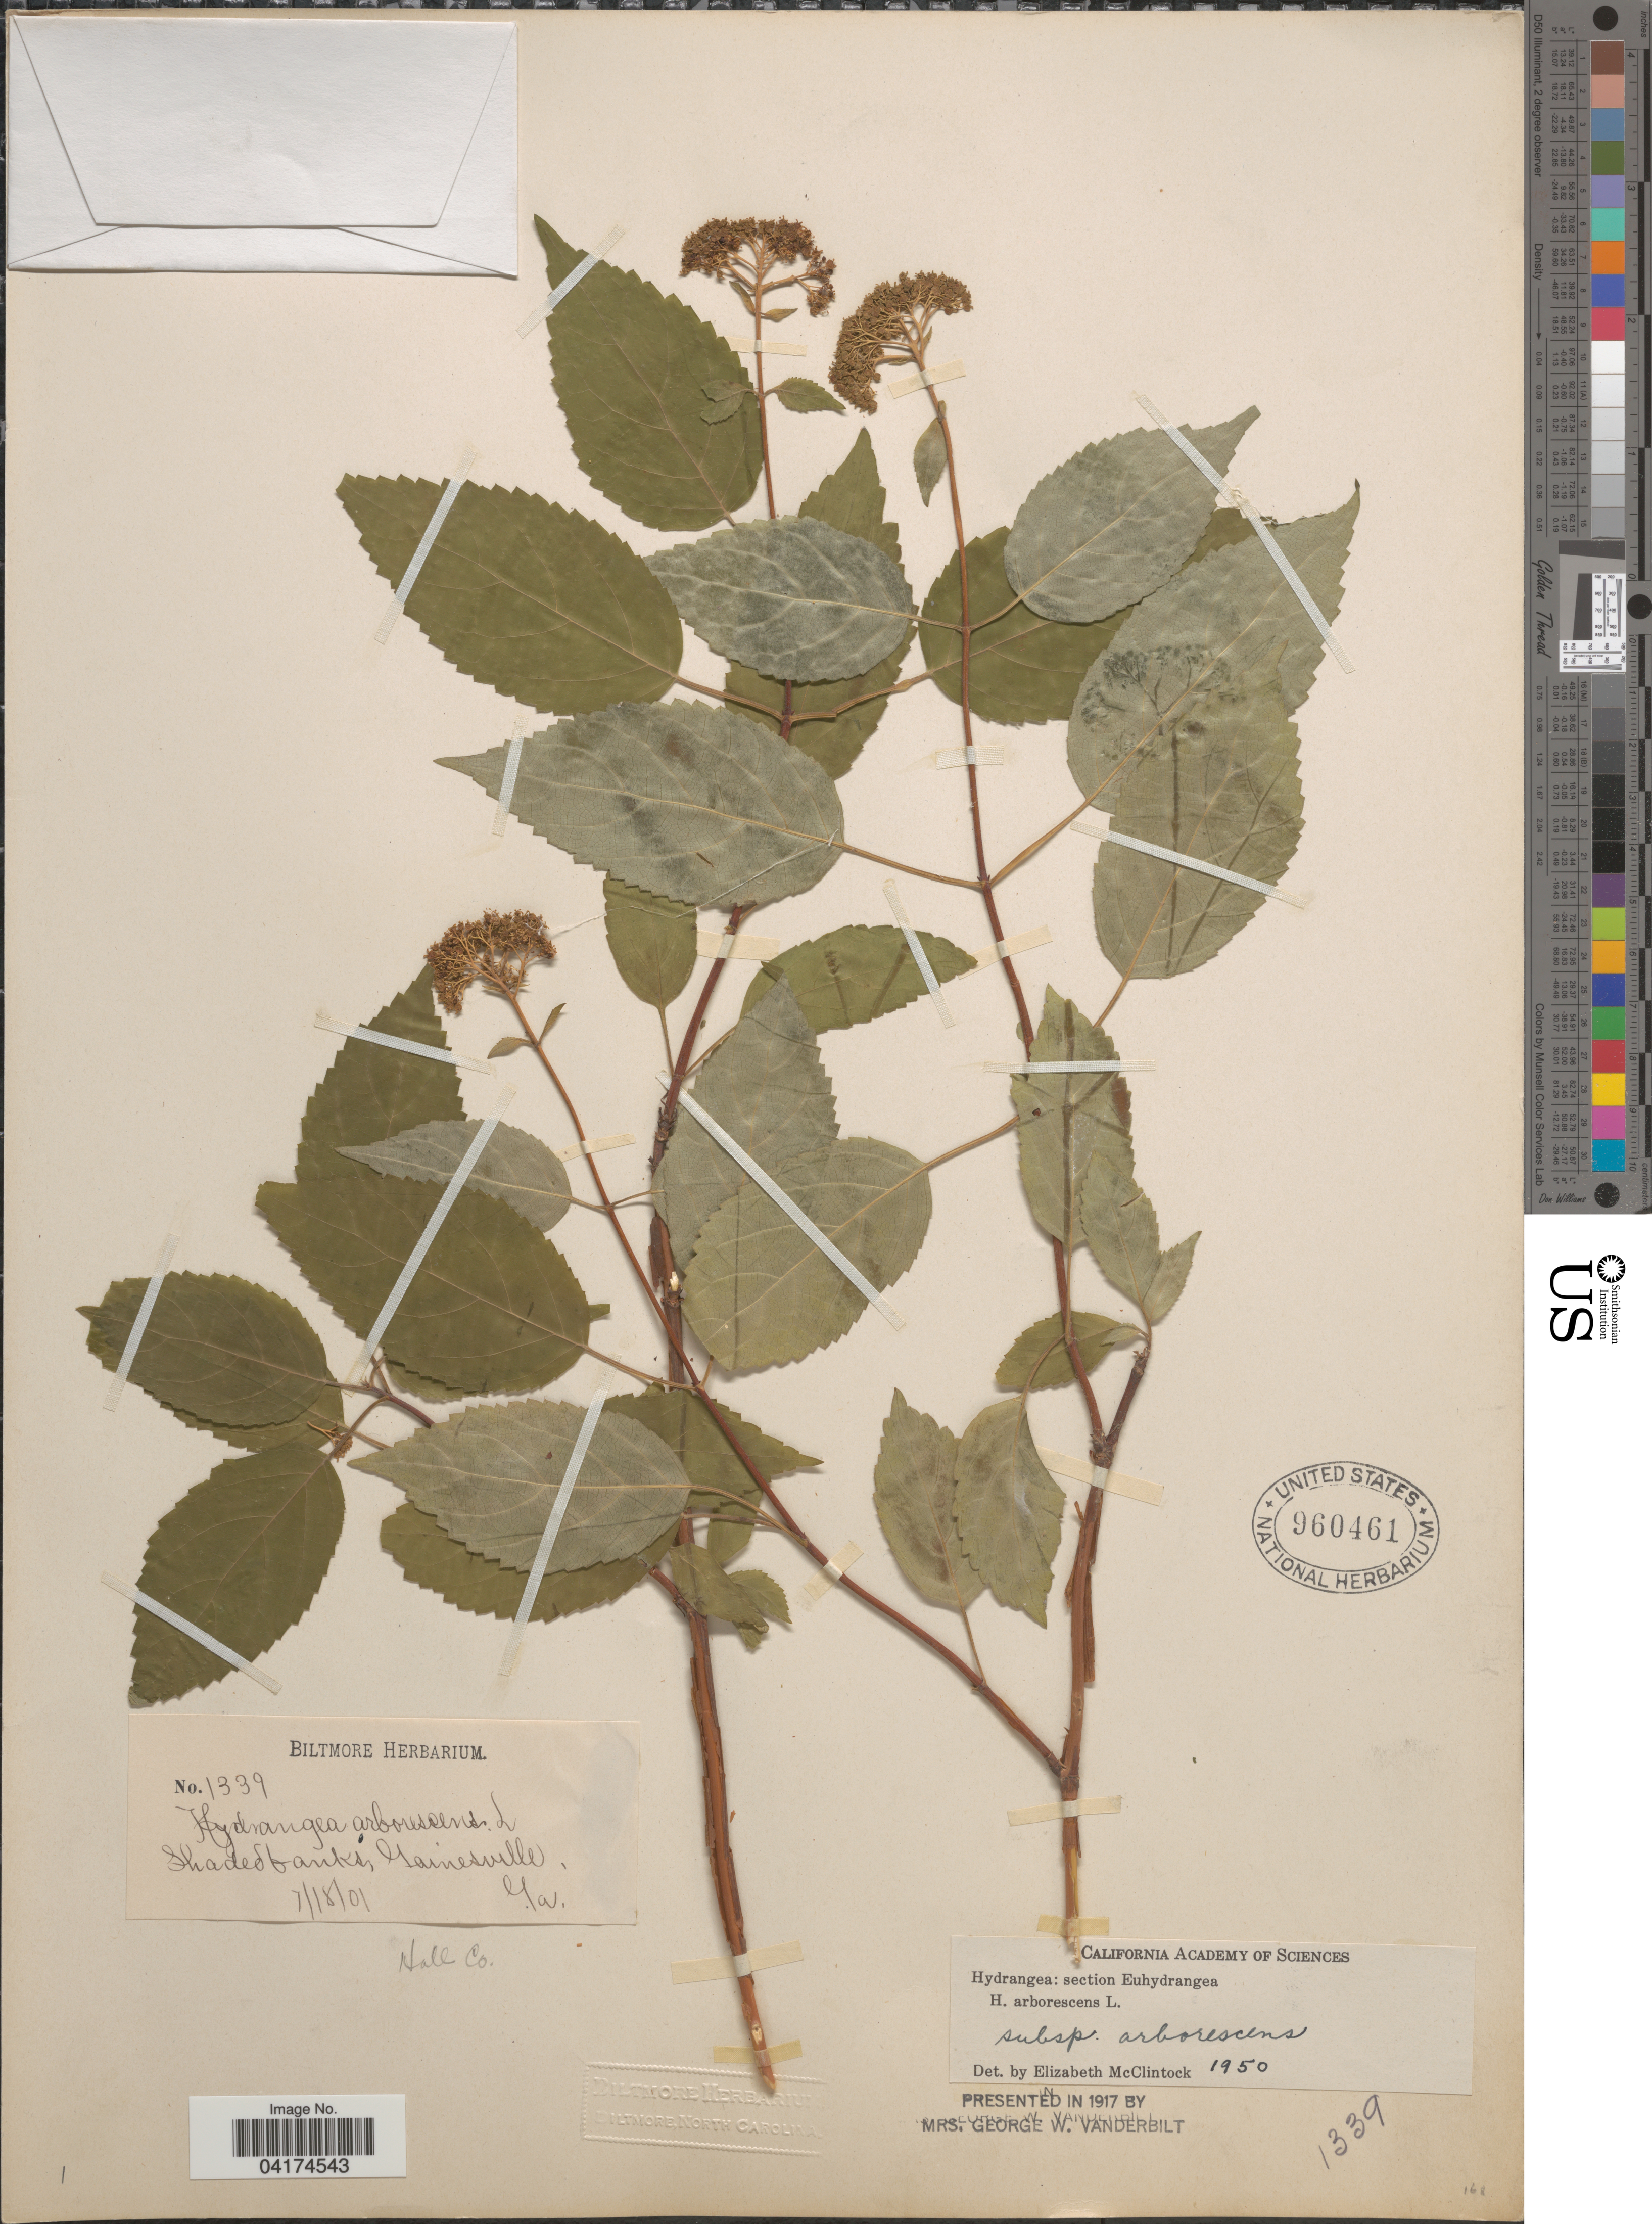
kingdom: Plantae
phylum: Tracheophyta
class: Magnoliopsida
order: Cornales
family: Hydrangeaceae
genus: Hydrangea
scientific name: Hydrangea arborescens subsp. arborescens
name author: L.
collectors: ex herb. Biltmore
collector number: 1339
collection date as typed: Transcribed d/m/y: 18/7/1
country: United States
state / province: Georgia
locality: Gainesville. Hall Co.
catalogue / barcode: US 960461